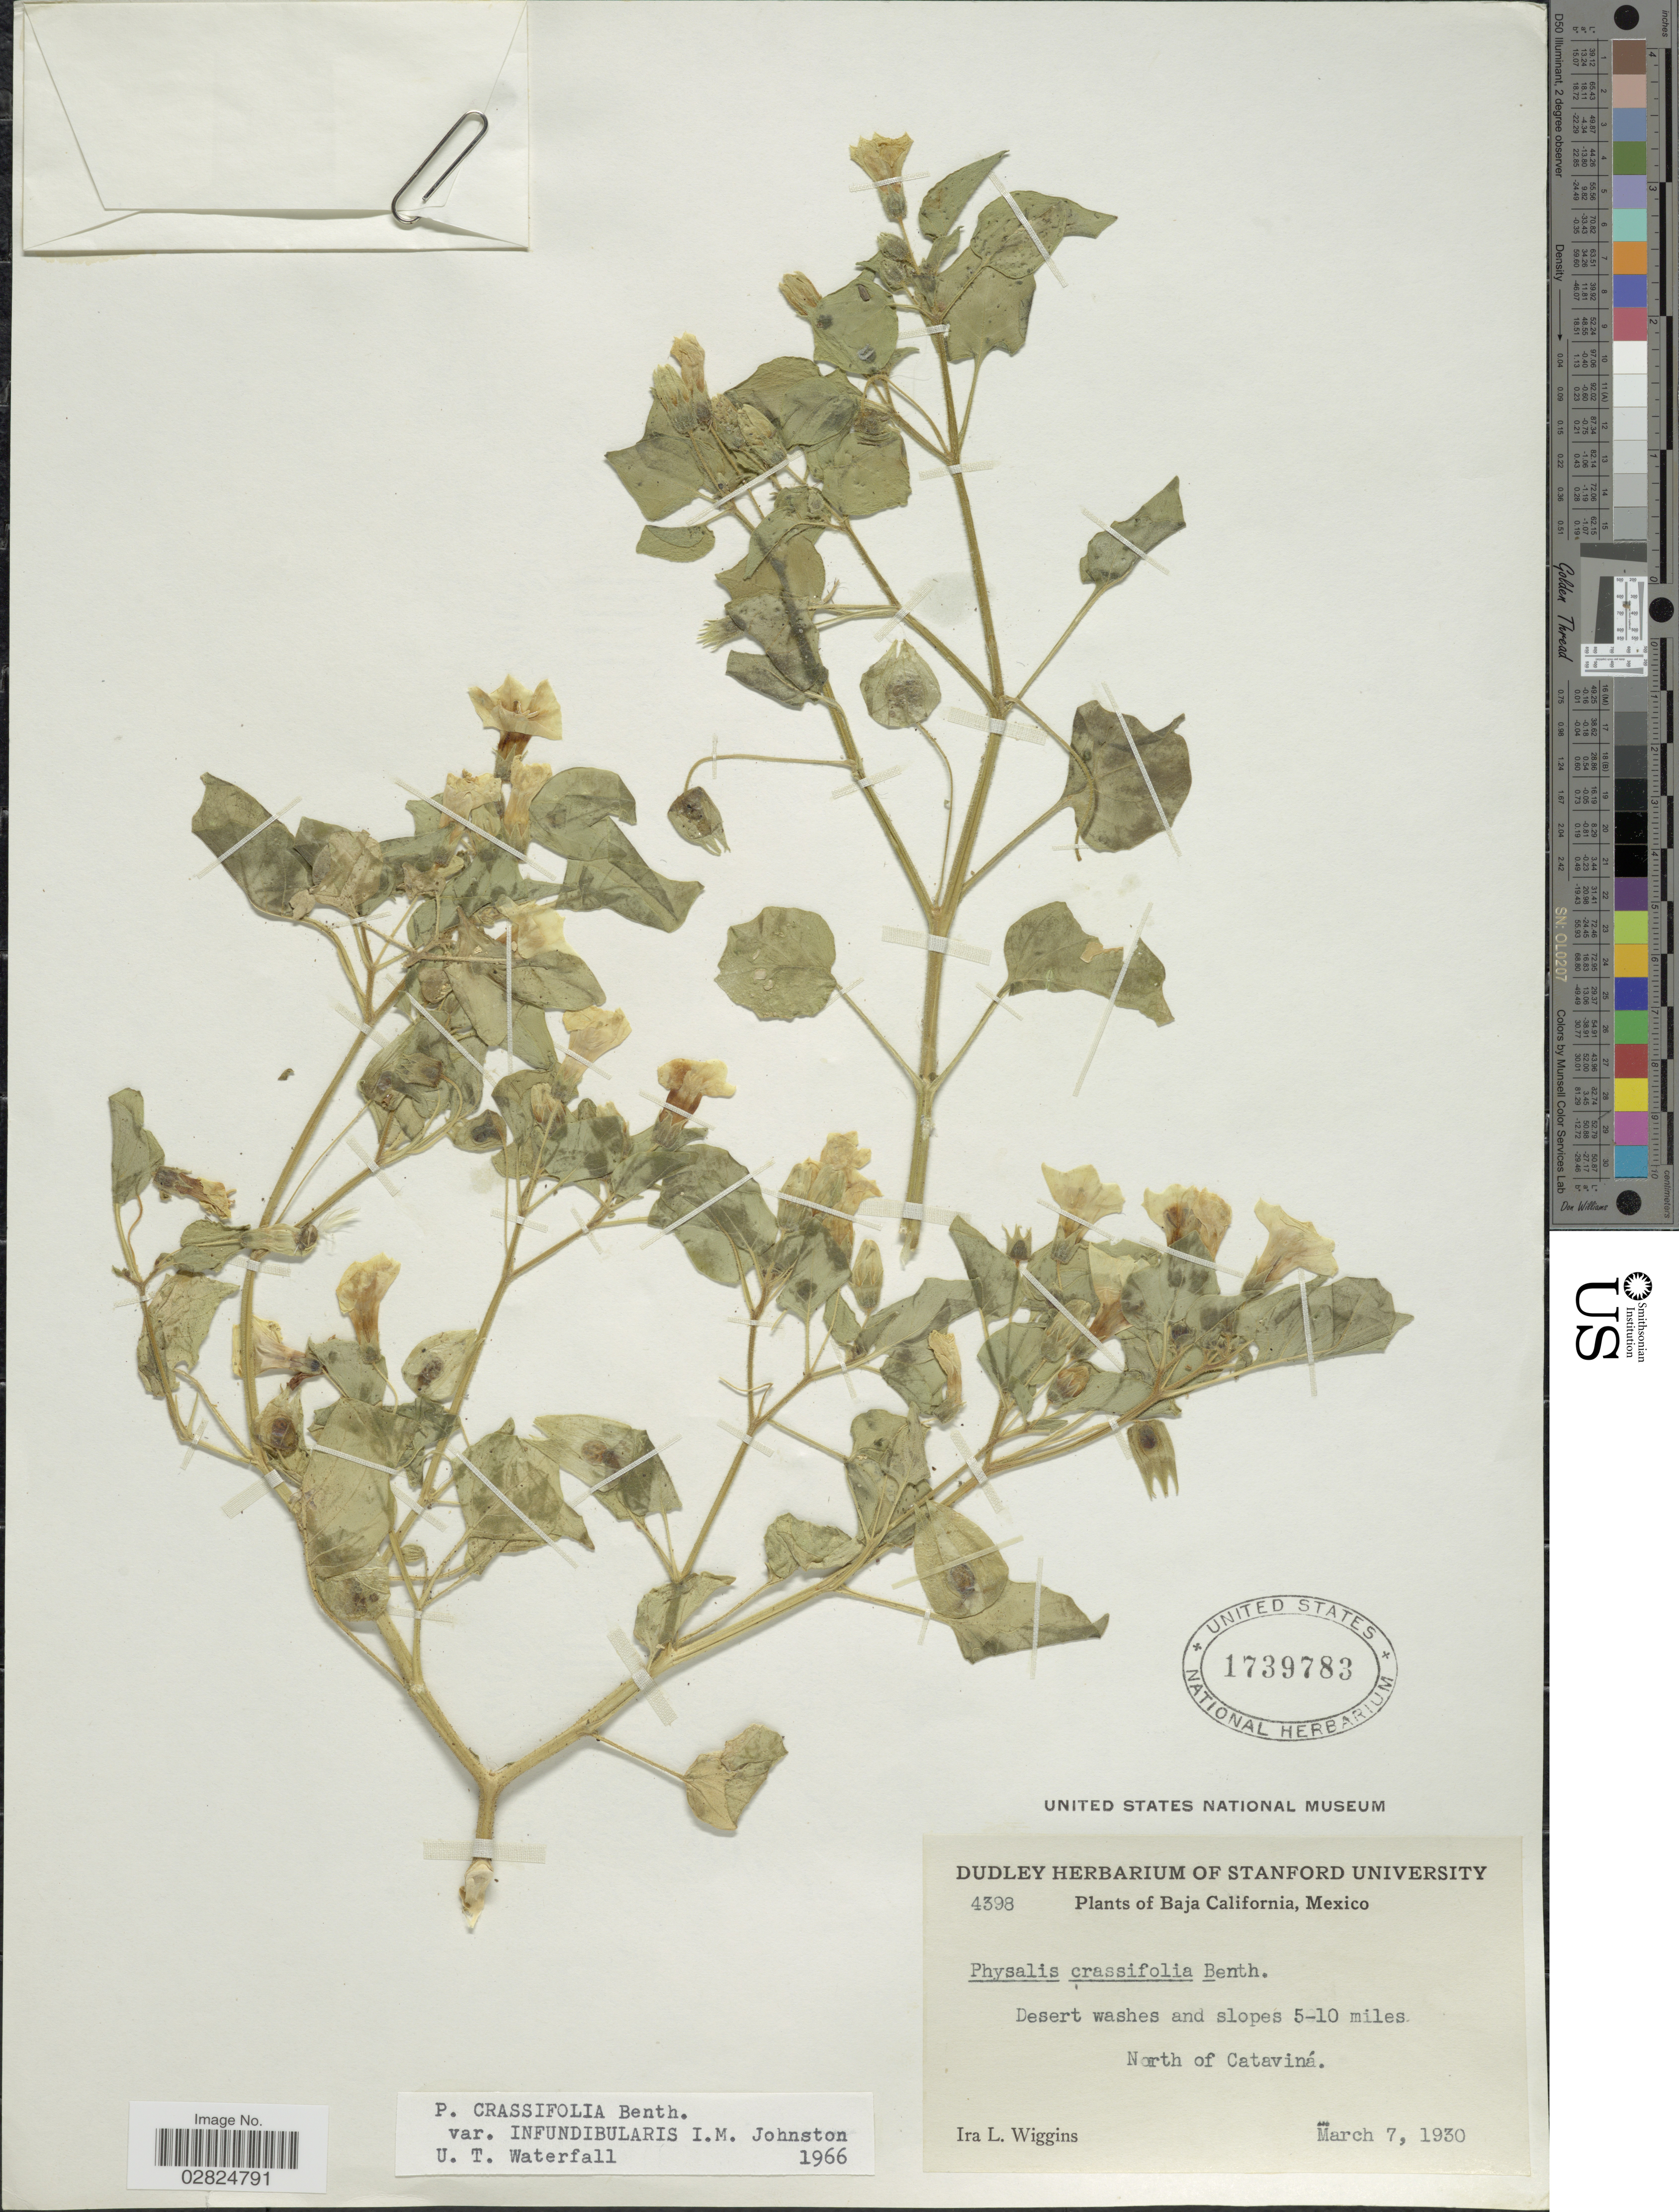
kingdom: Plantae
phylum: Tracheophyta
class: Magnoliopsida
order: Solanales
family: Solanaceae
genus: Physalis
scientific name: Physalis crassifolia var. infundibularis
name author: I.M. Johnst.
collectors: I. L. Wiggins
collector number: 4398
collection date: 1930-03-07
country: Mexico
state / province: Baja California Norte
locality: Desert washes and slopes 5-10 miles North of Cataviná.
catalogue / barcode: US 1739783